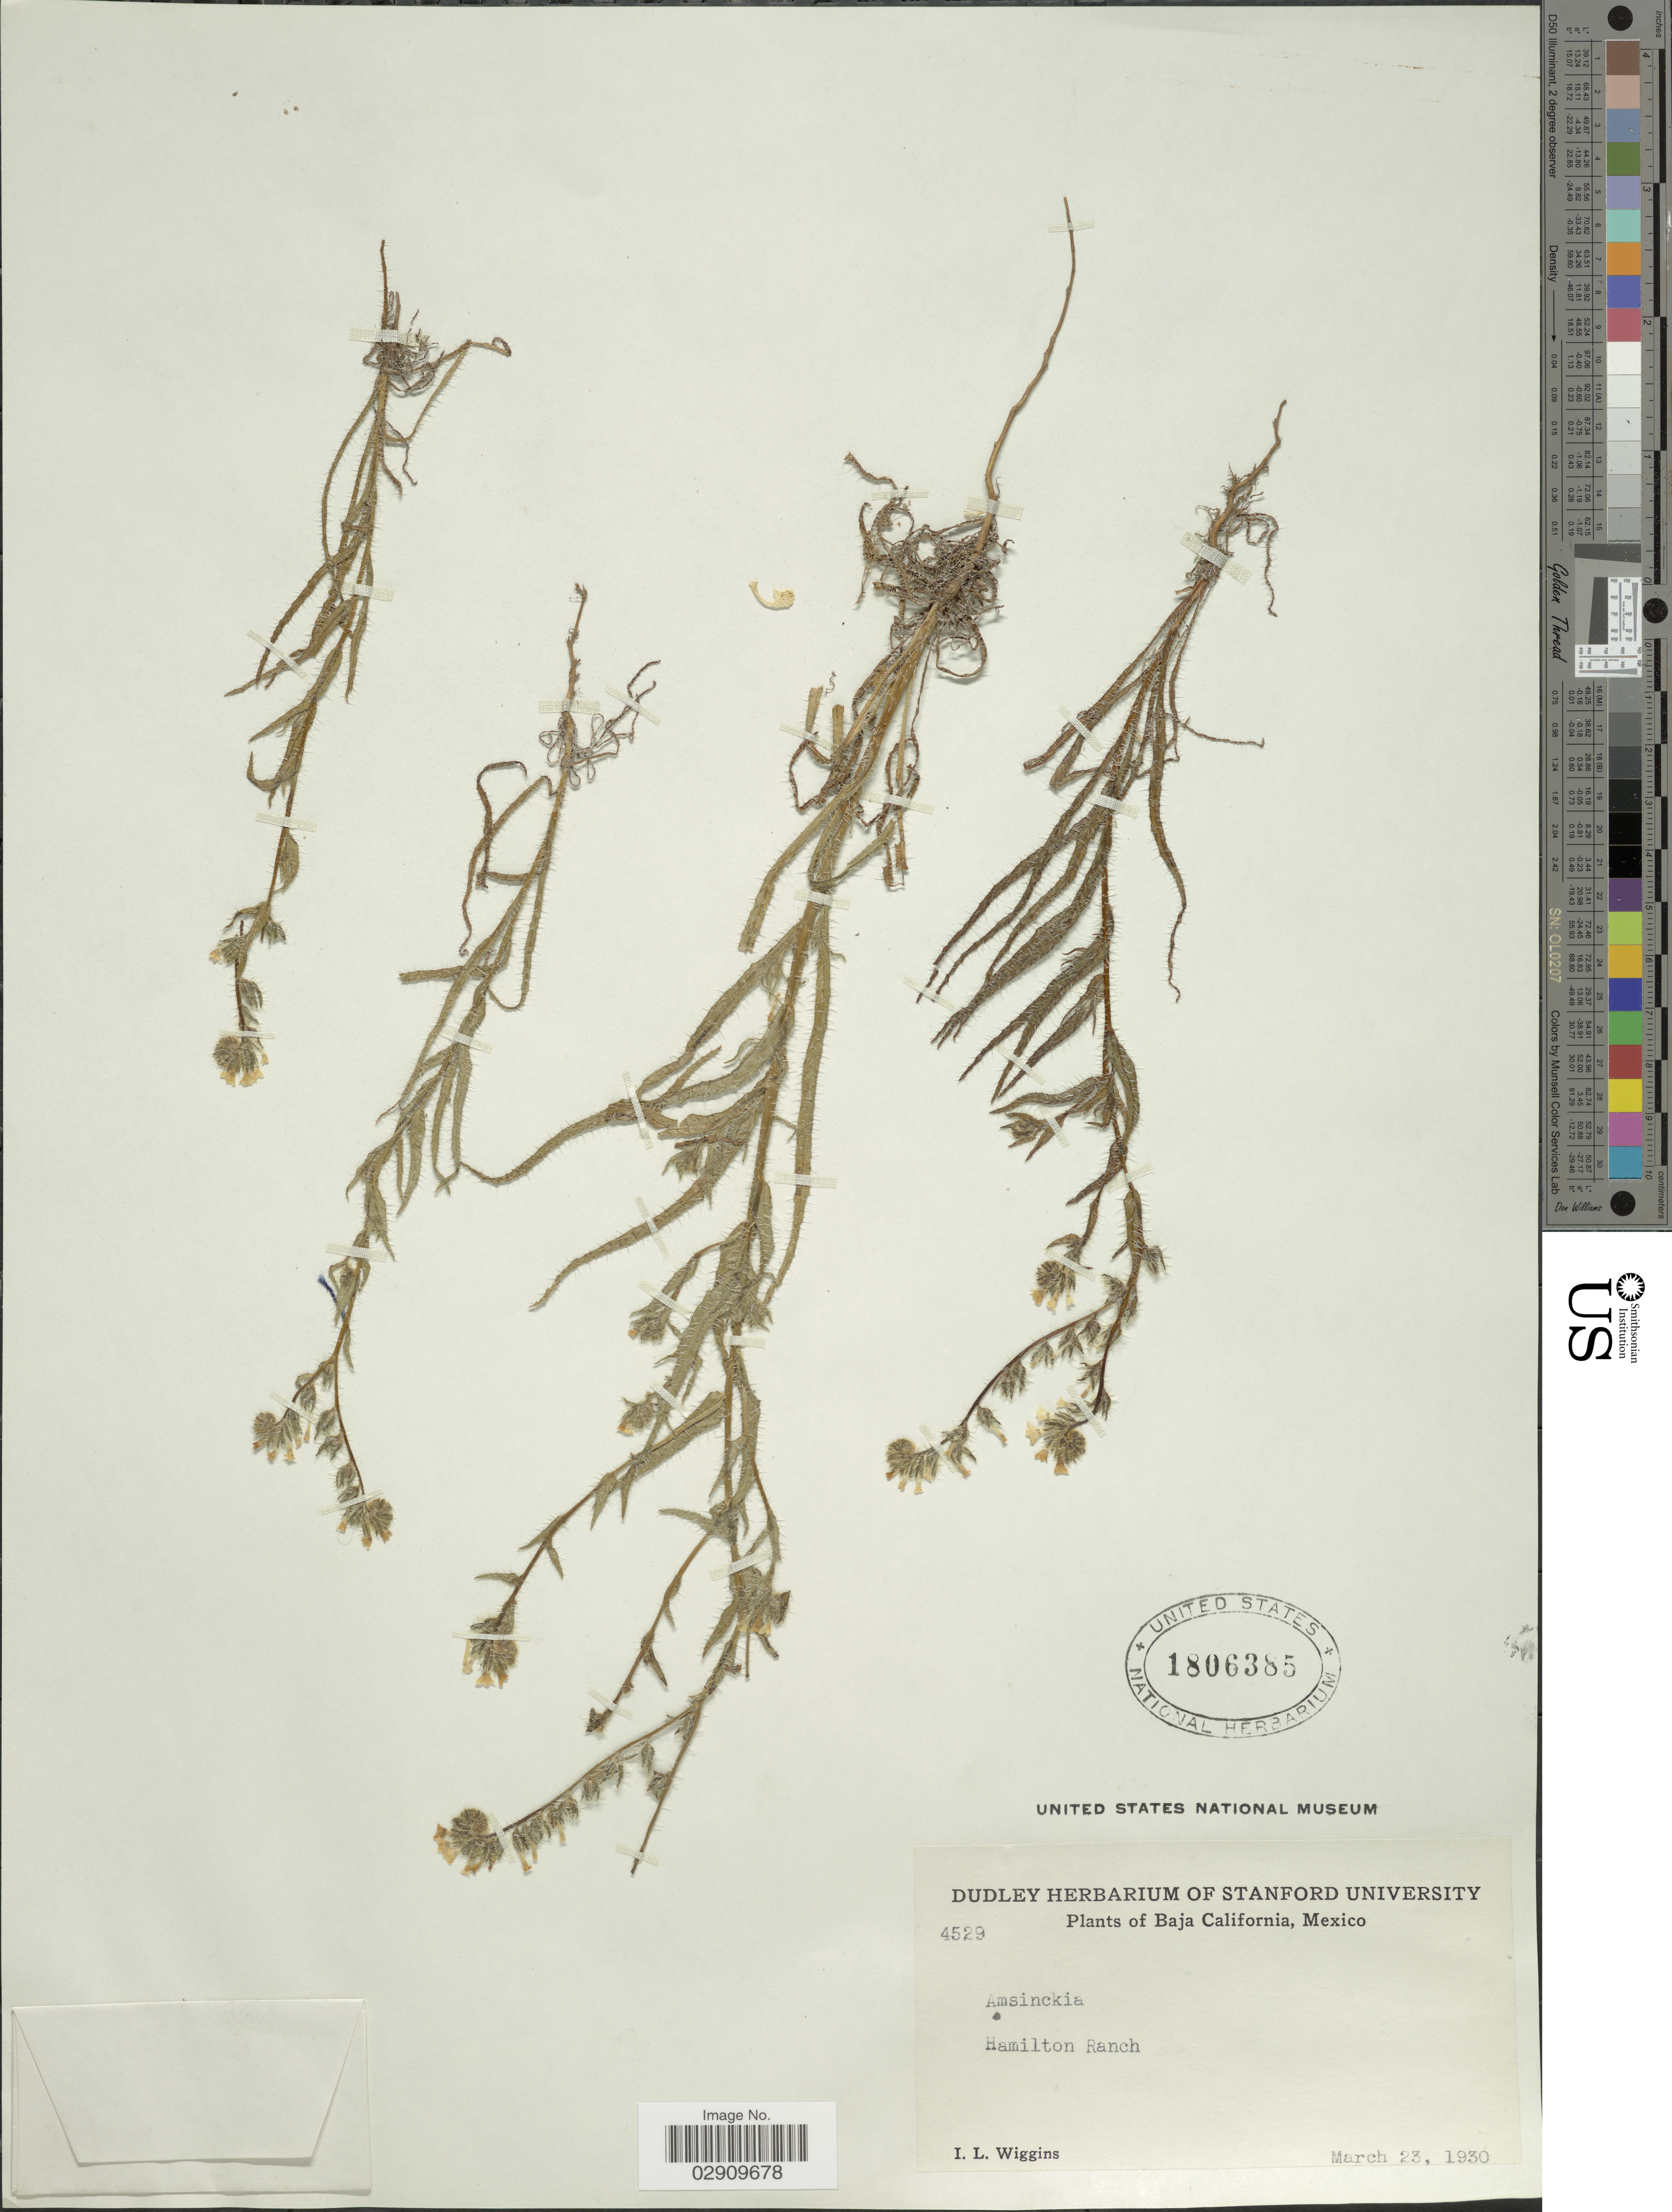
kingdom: Plantae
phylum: Tracheophyta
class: Magnoliopsida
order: Boraginales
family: Boraginaceae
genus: Amsinckia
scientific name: Amsinckia sp.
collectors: I. L. Wiggins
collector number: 4529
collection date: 1930-03-23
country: Mexico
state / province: Baja California Sur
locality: Hamilton Ranch.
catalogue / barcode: US 1806385